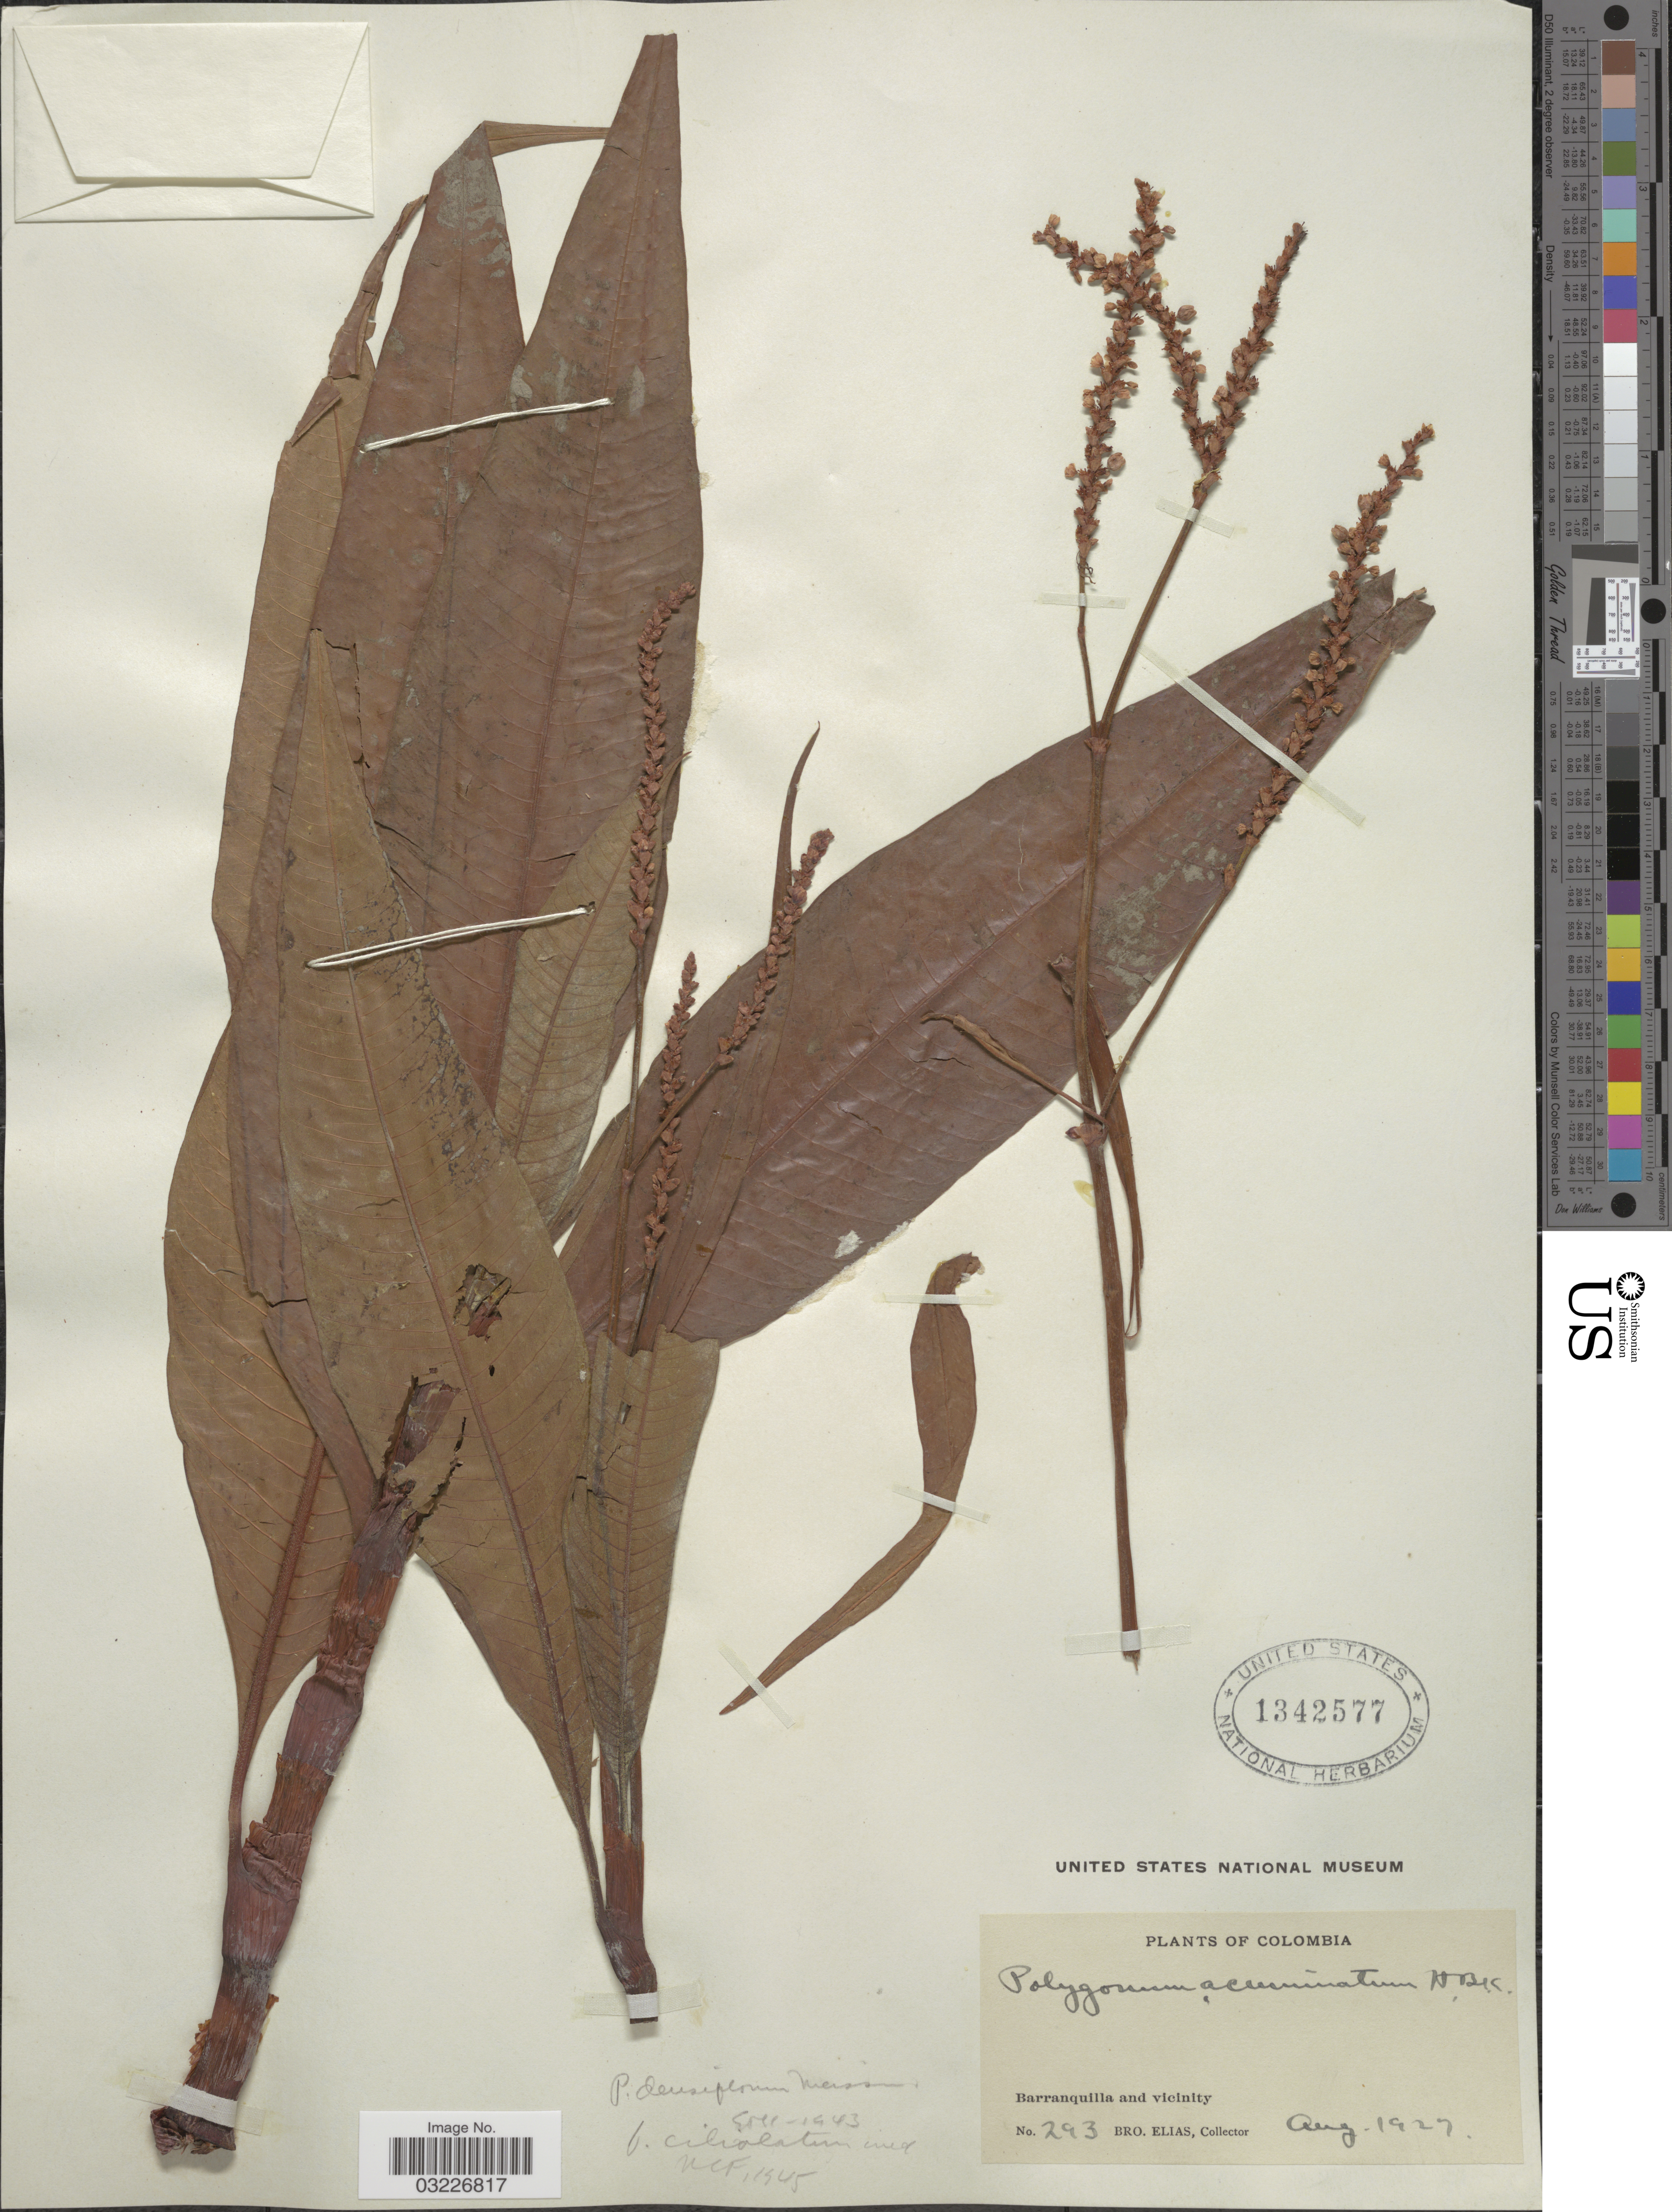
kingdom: Plantae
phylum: Tracheophyta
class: Magnoliopsida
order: Caryophyllales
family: Polygonaceae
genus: Polygonum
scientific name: Polygonum densiflorum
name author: Meisn.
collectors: Bro. Elias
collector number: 293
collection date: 1927-08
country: Colombia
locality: Barranquilla and vicinity.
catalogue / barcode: US 1342577